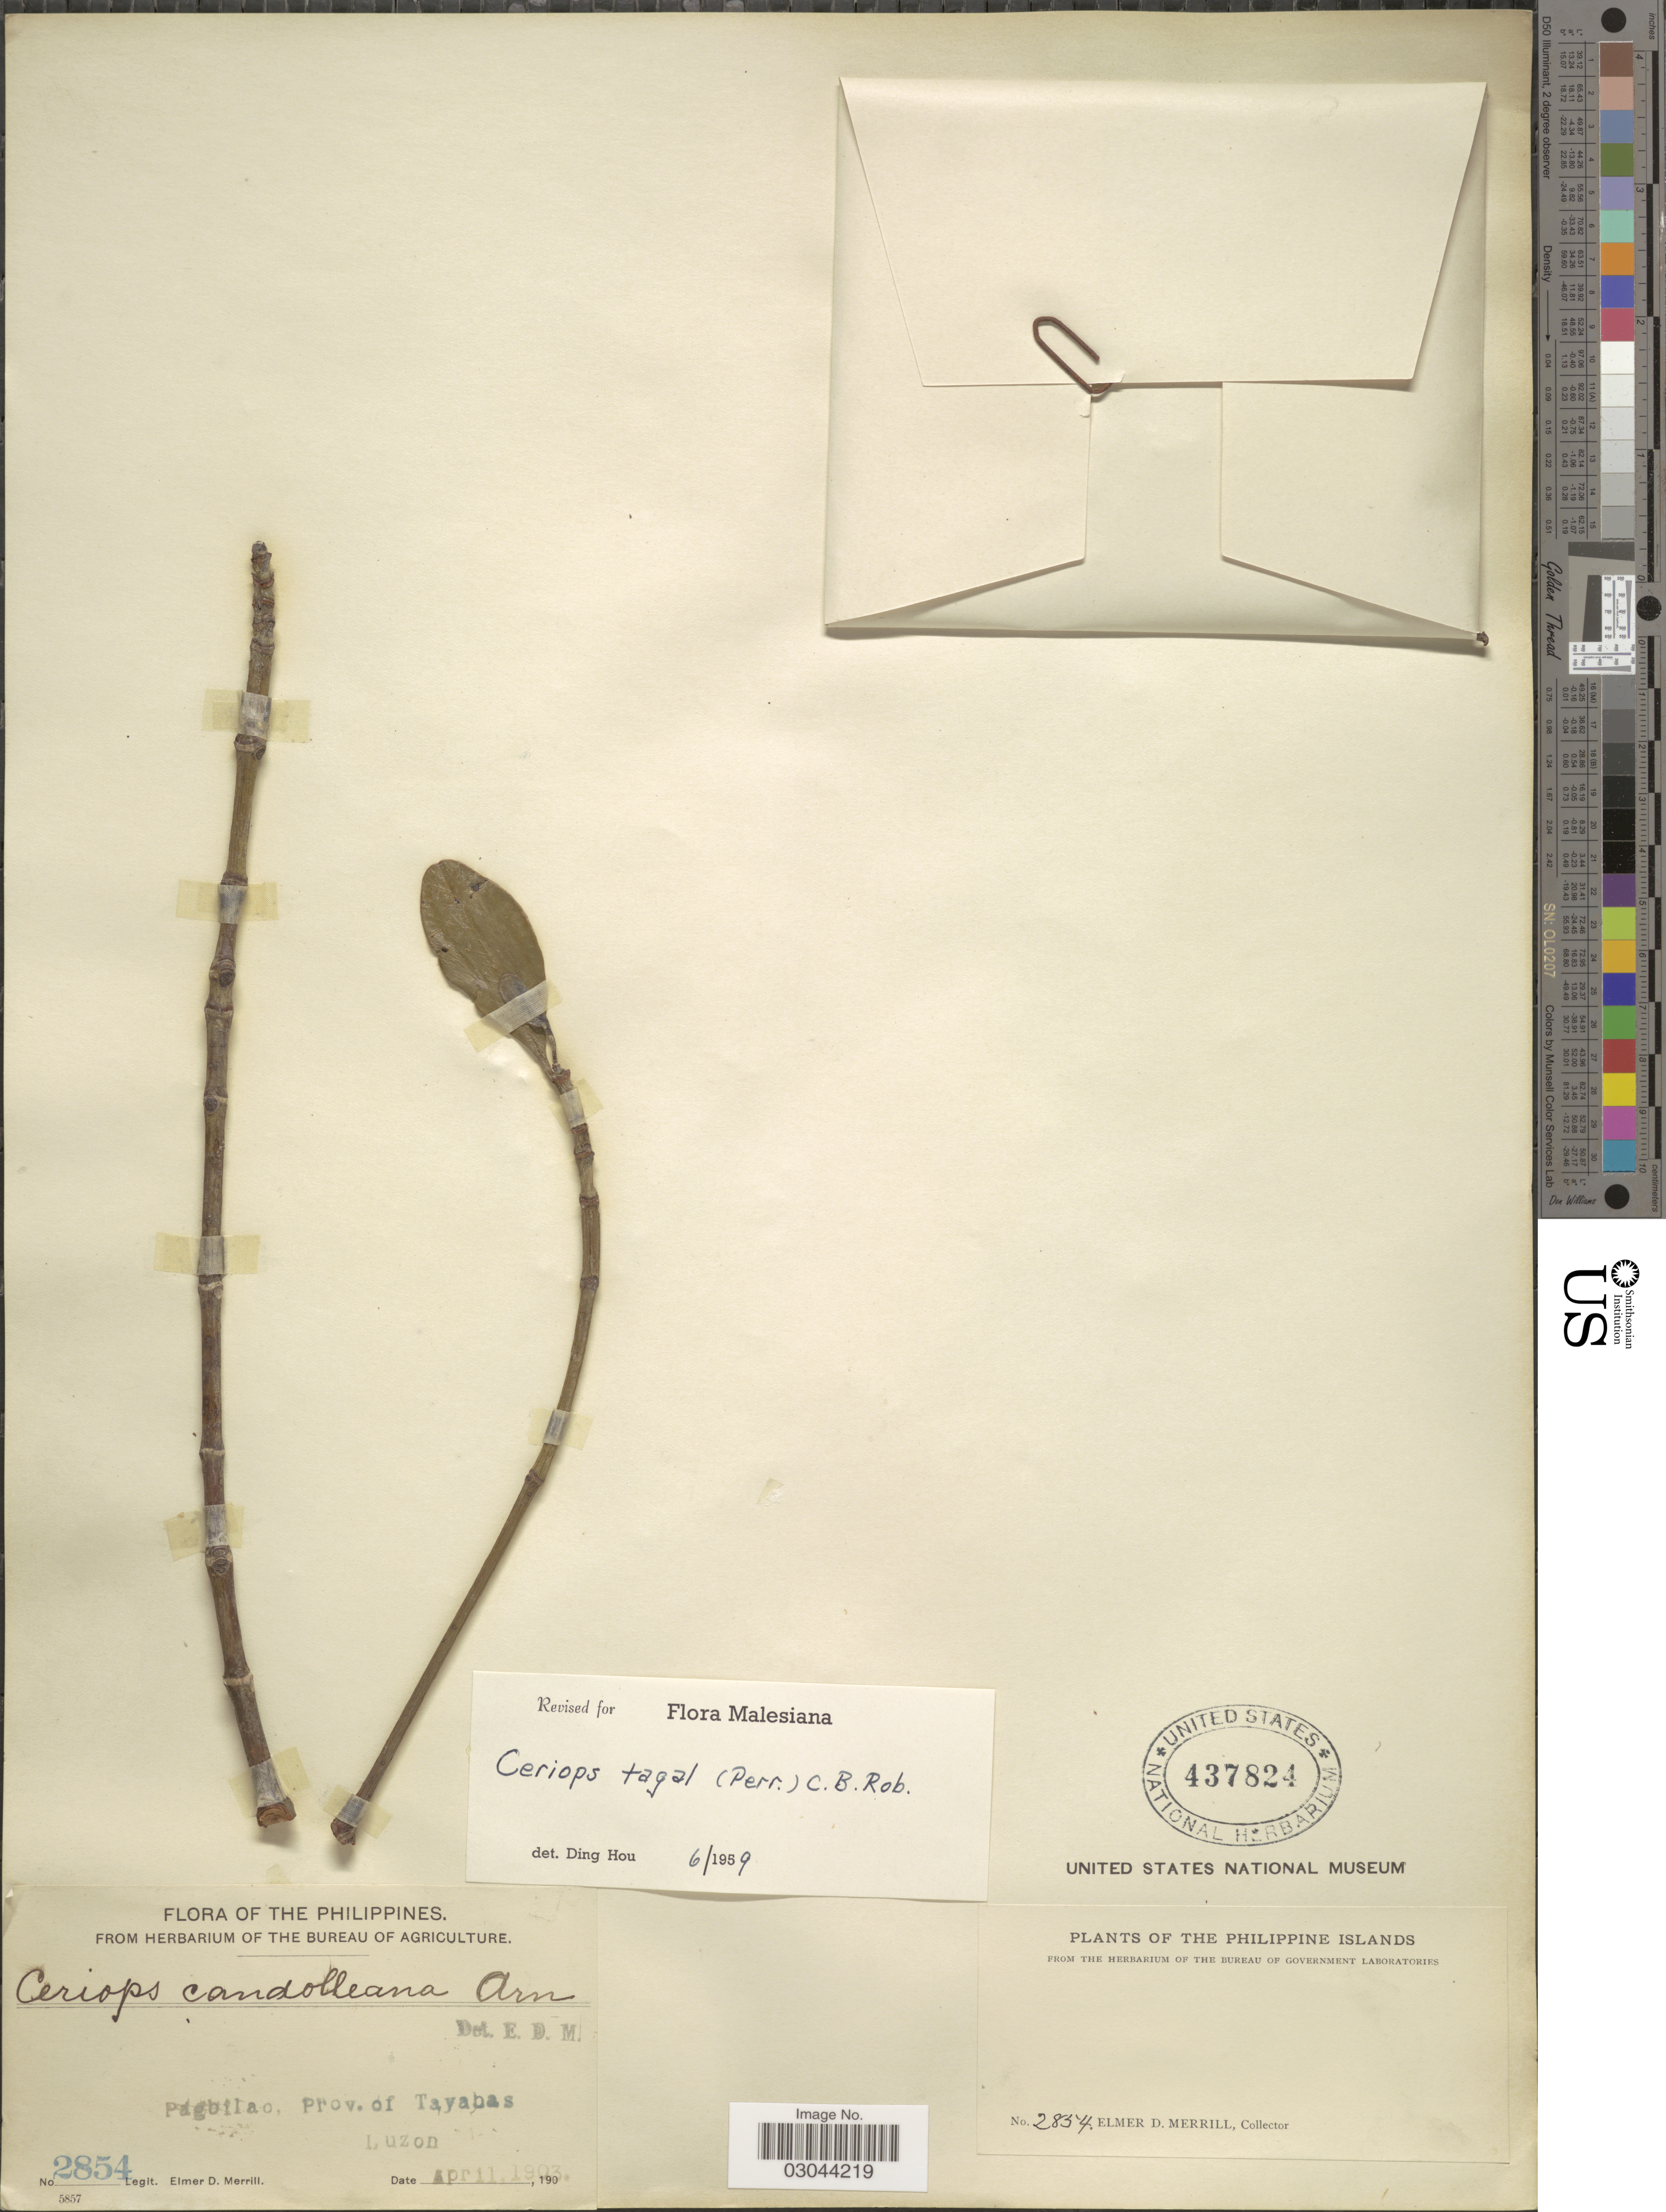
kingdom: Plantae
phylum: Tracheophyta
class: Magnoliopsida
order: Malpighiales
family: Rhizophoraceae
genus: Ceriops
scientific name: Ceriops tagal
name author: (Perr.) C.B. Rob.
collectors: E. D. Merrill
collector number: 2854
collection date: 1903-04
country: Philippines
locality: The Philippines. Pagbilao, Prov. of Tayabas. Luzon.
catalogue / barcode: US 437824